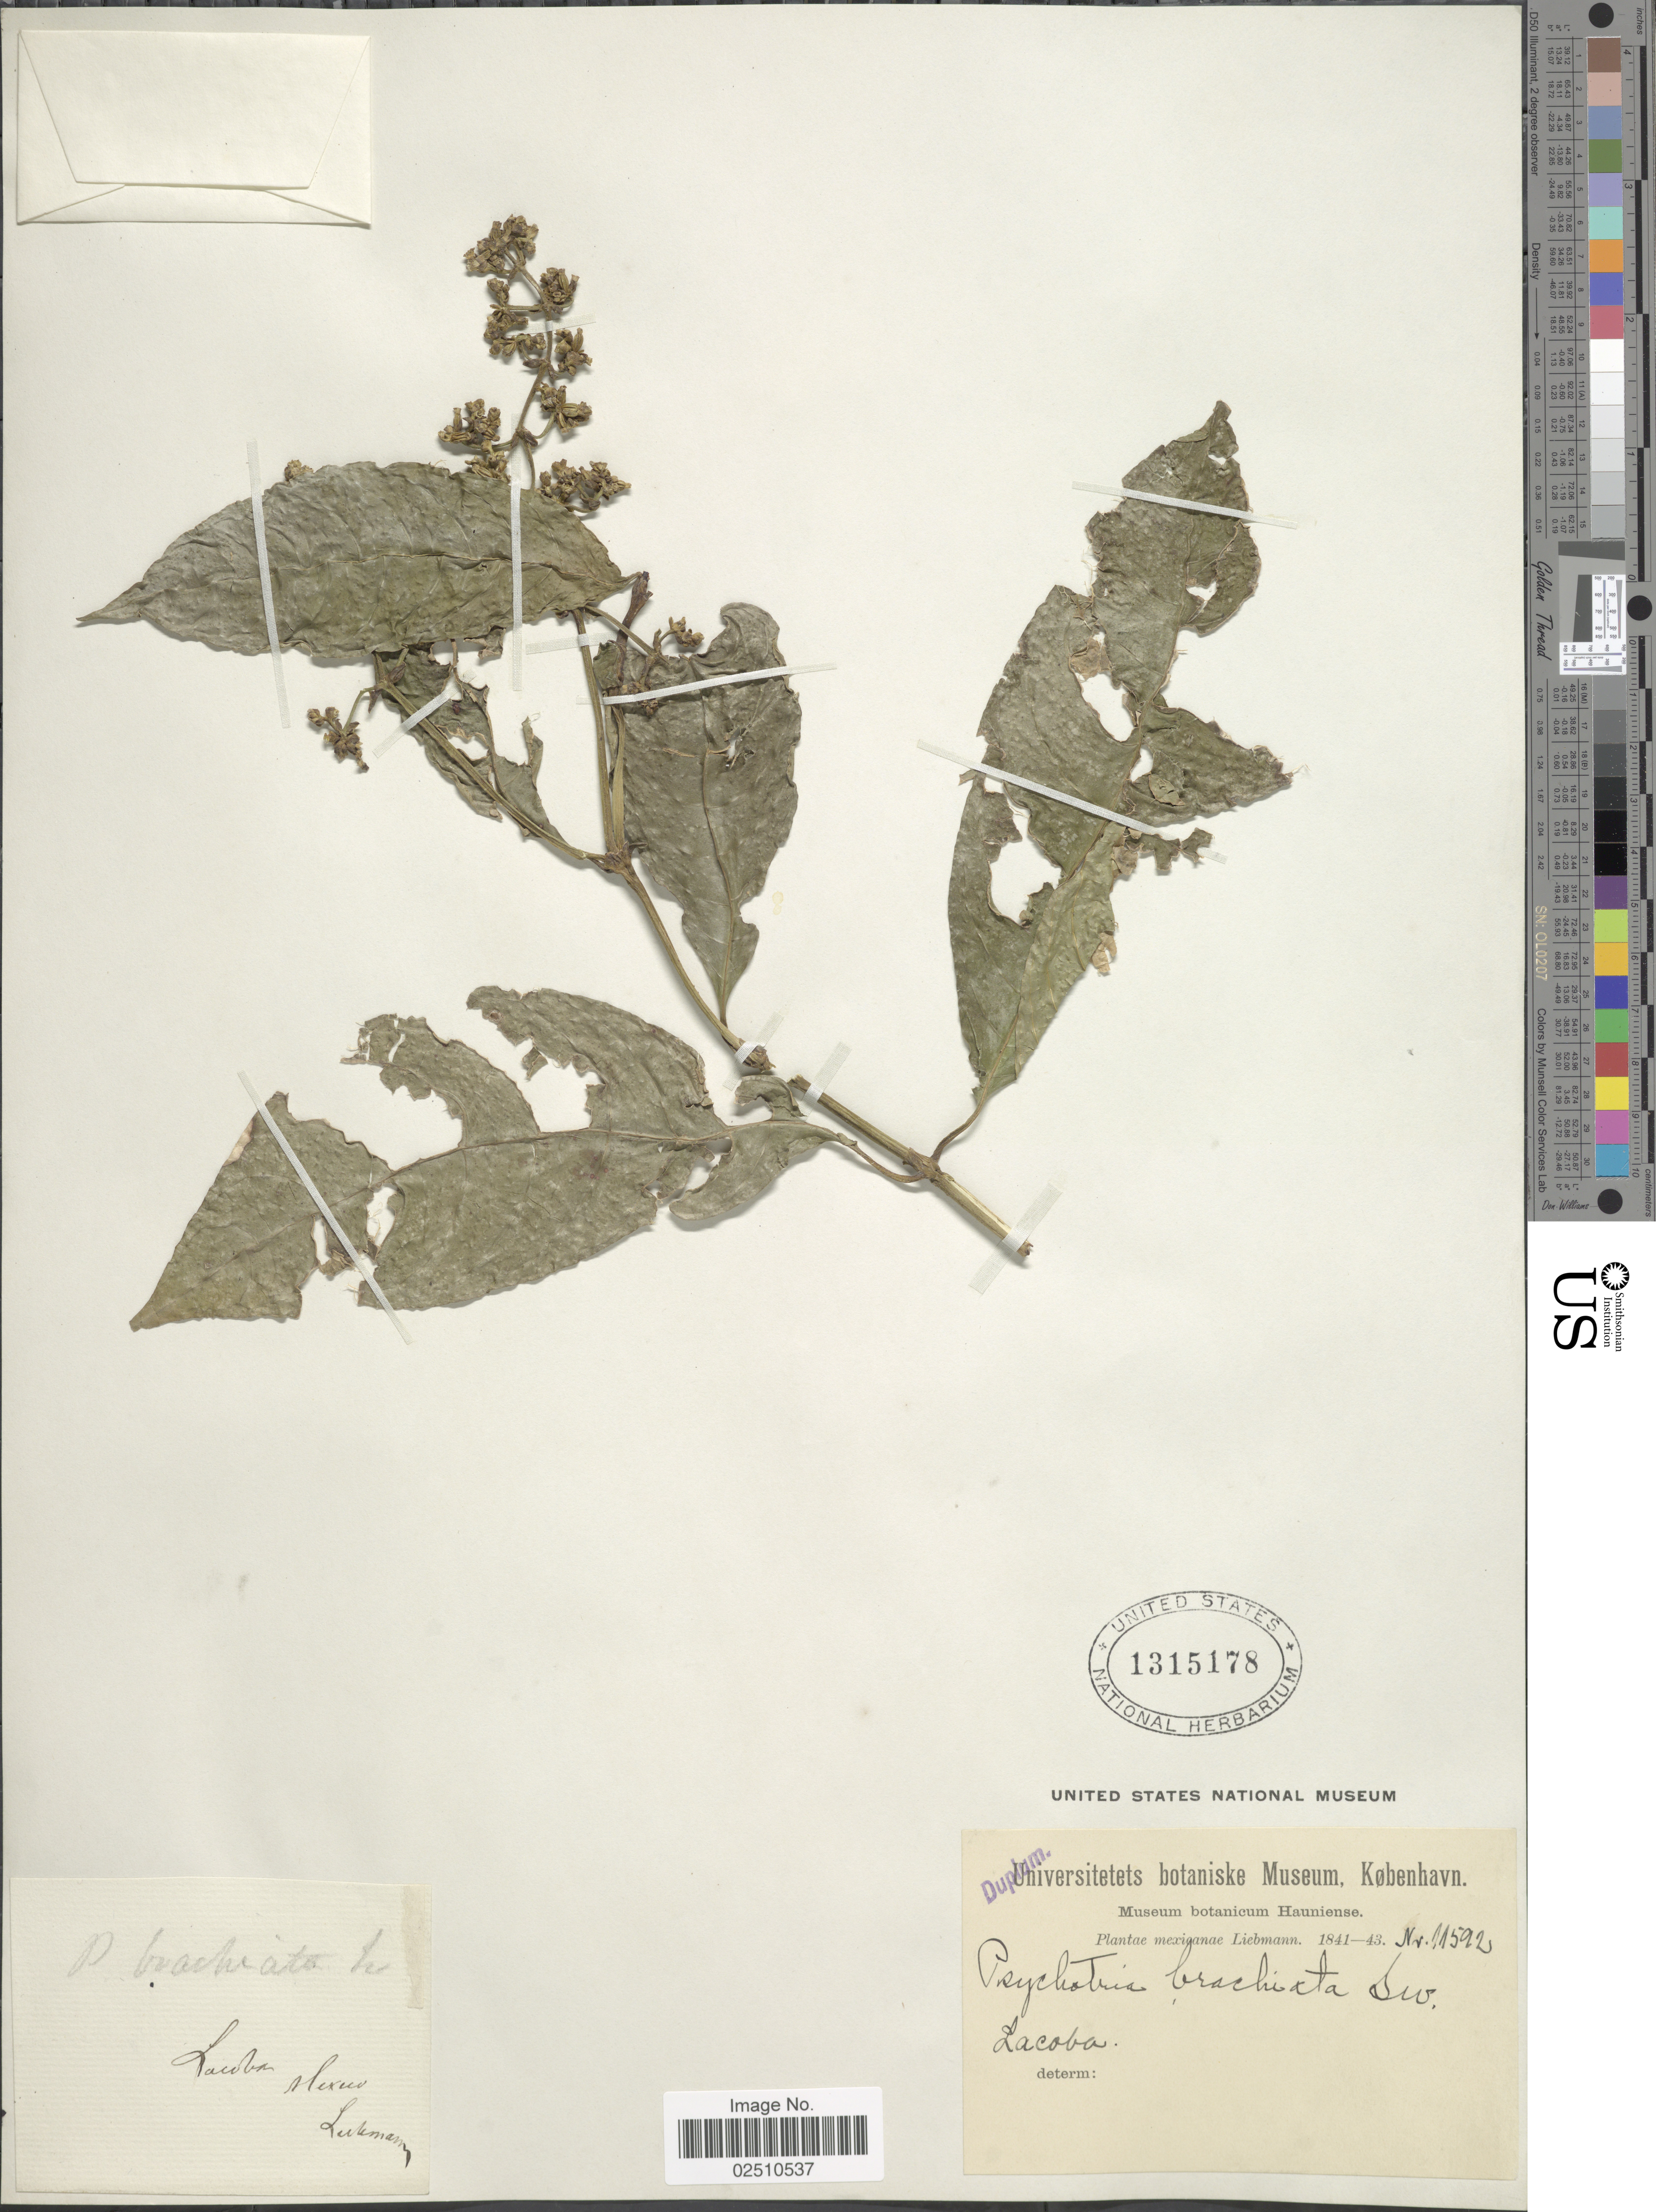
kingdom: Plantae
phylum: Tracheophyta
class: Magnoliopsida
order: Gentianales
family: Rubiaceae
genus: Psychotria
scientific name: Psychotria brachiata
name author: Sw.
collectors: Liebmann, --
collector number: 11592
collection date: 1841/1843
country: Mexico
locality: Lacoba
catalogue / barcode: US 1315178